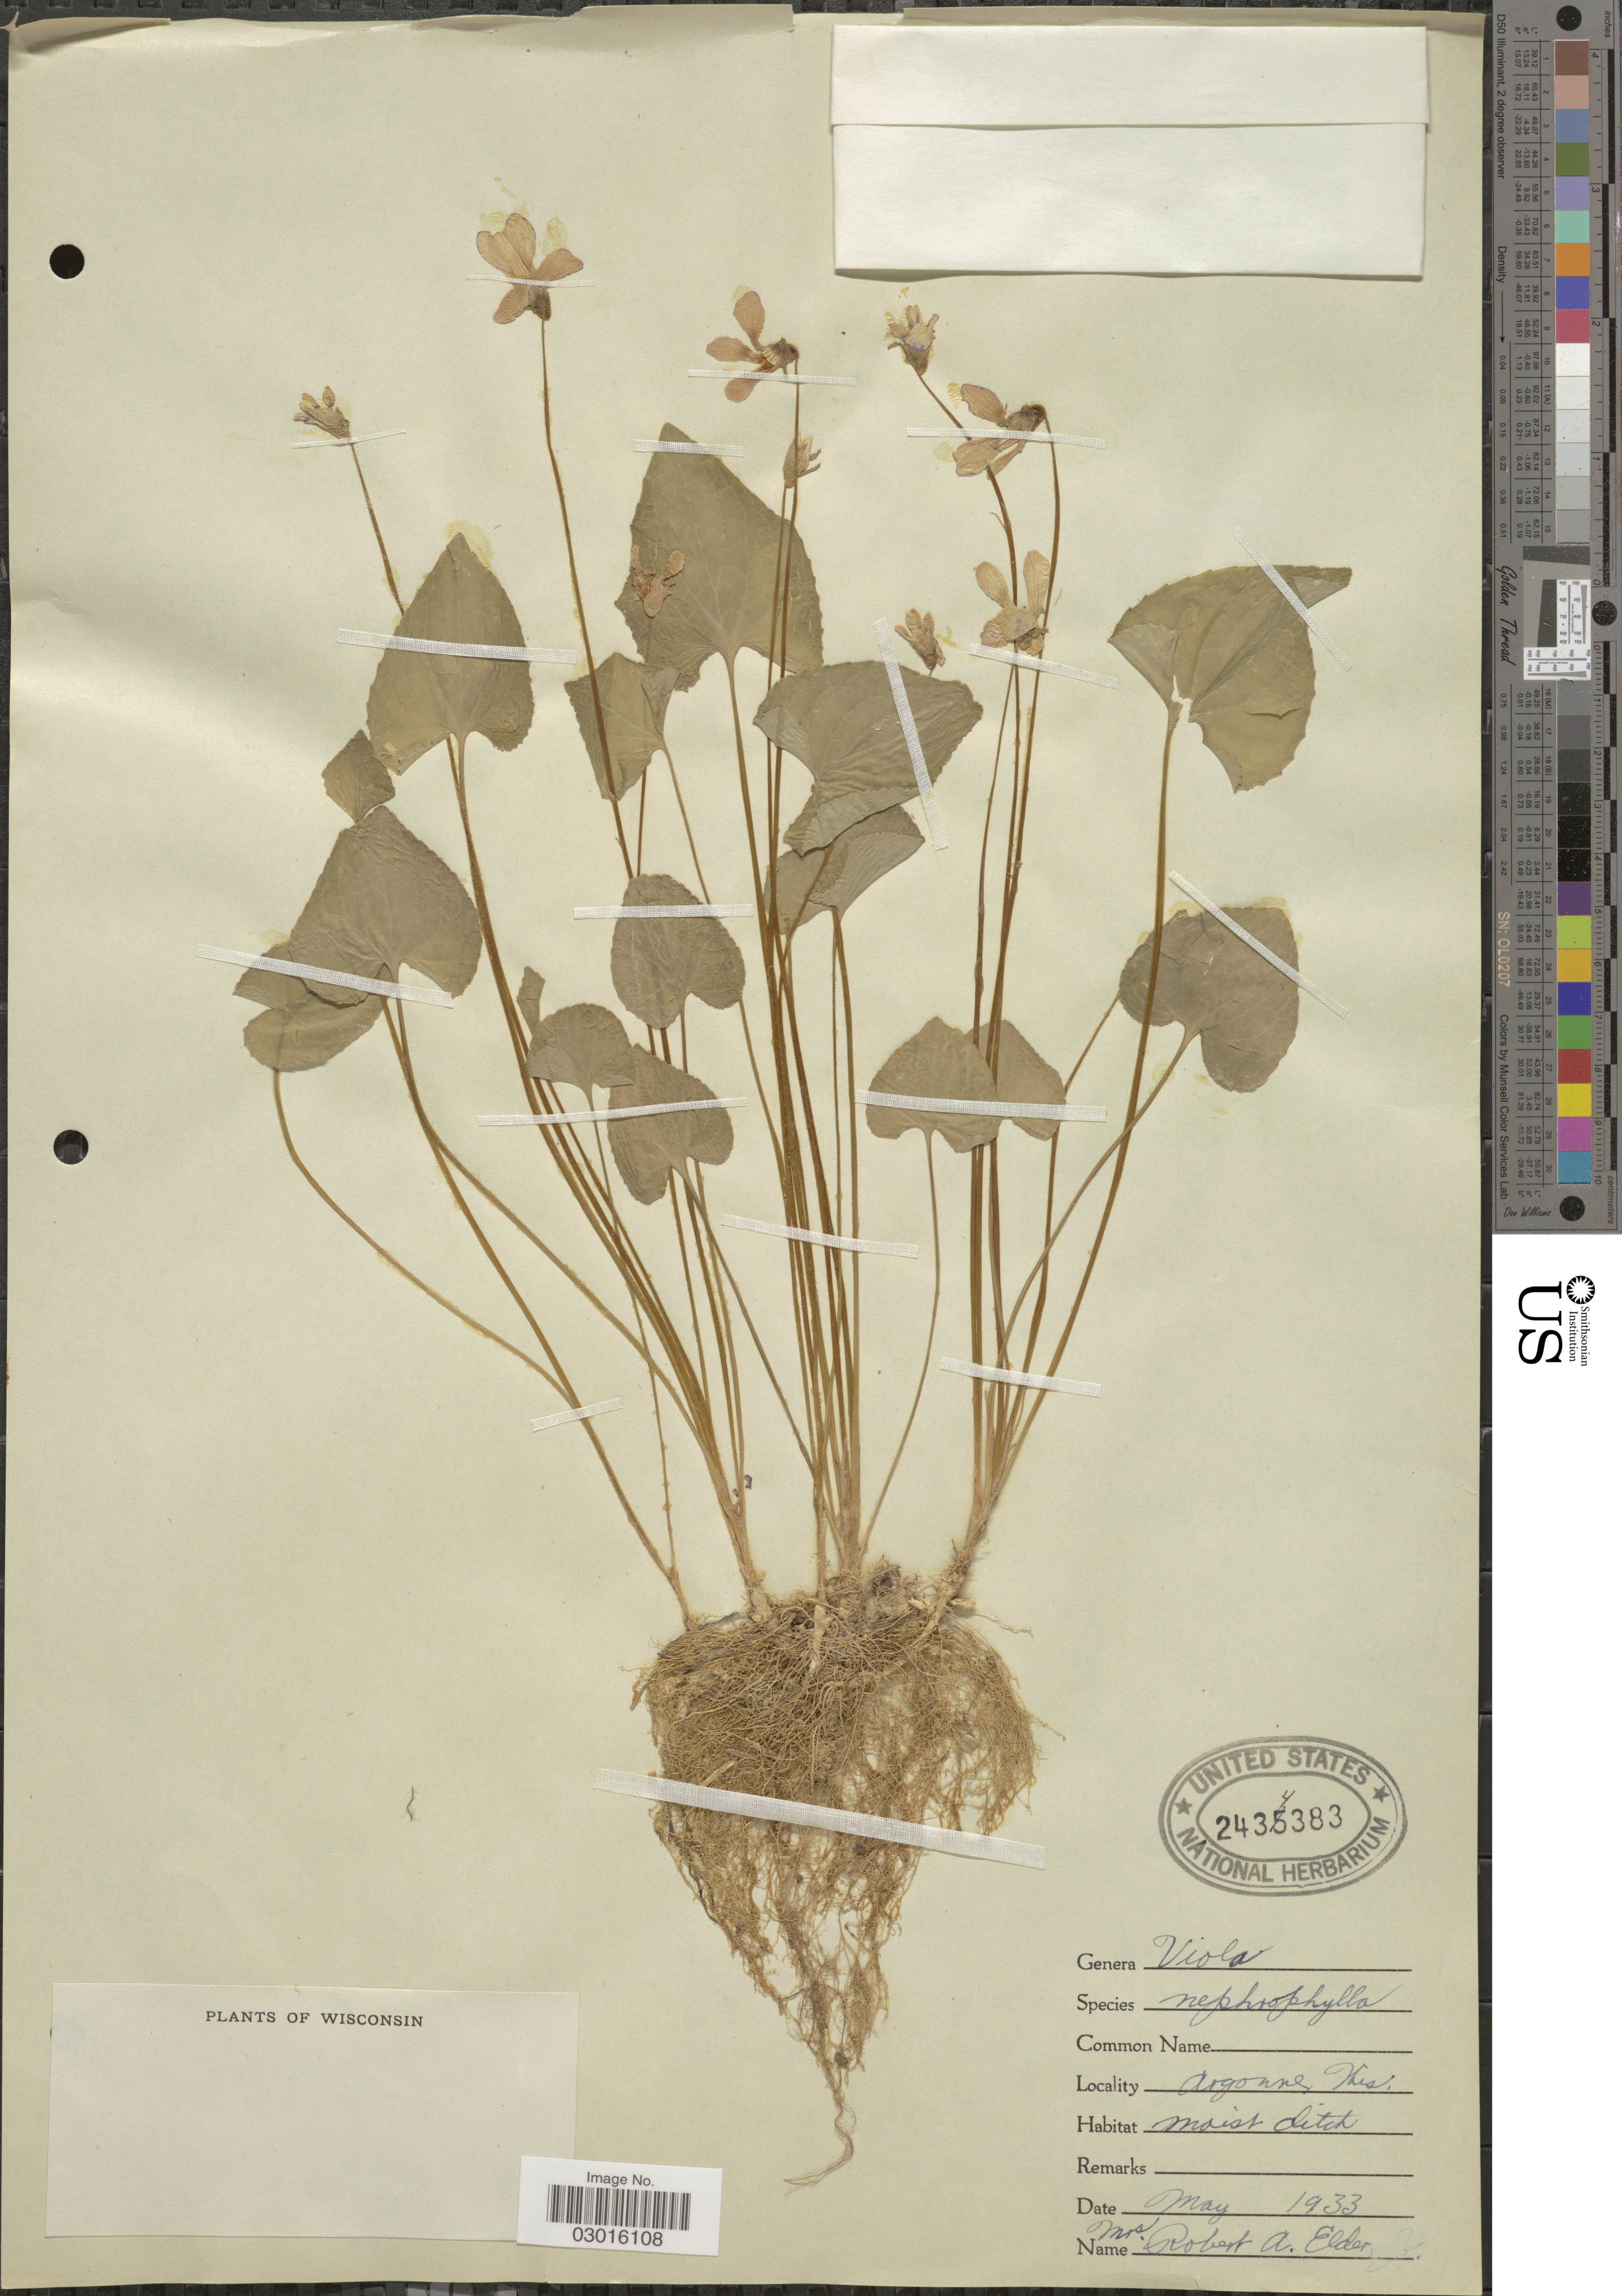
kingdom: Plantae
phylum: Tracheophyta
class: Magnoliopsida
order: Malpighiales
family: Violaceae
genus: Viola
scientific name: Viola nephrophylla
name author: Greene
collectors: R. Elder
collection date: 1933-05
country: United States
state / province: Wisconsin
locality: Argomes.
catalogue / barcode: US 2434383